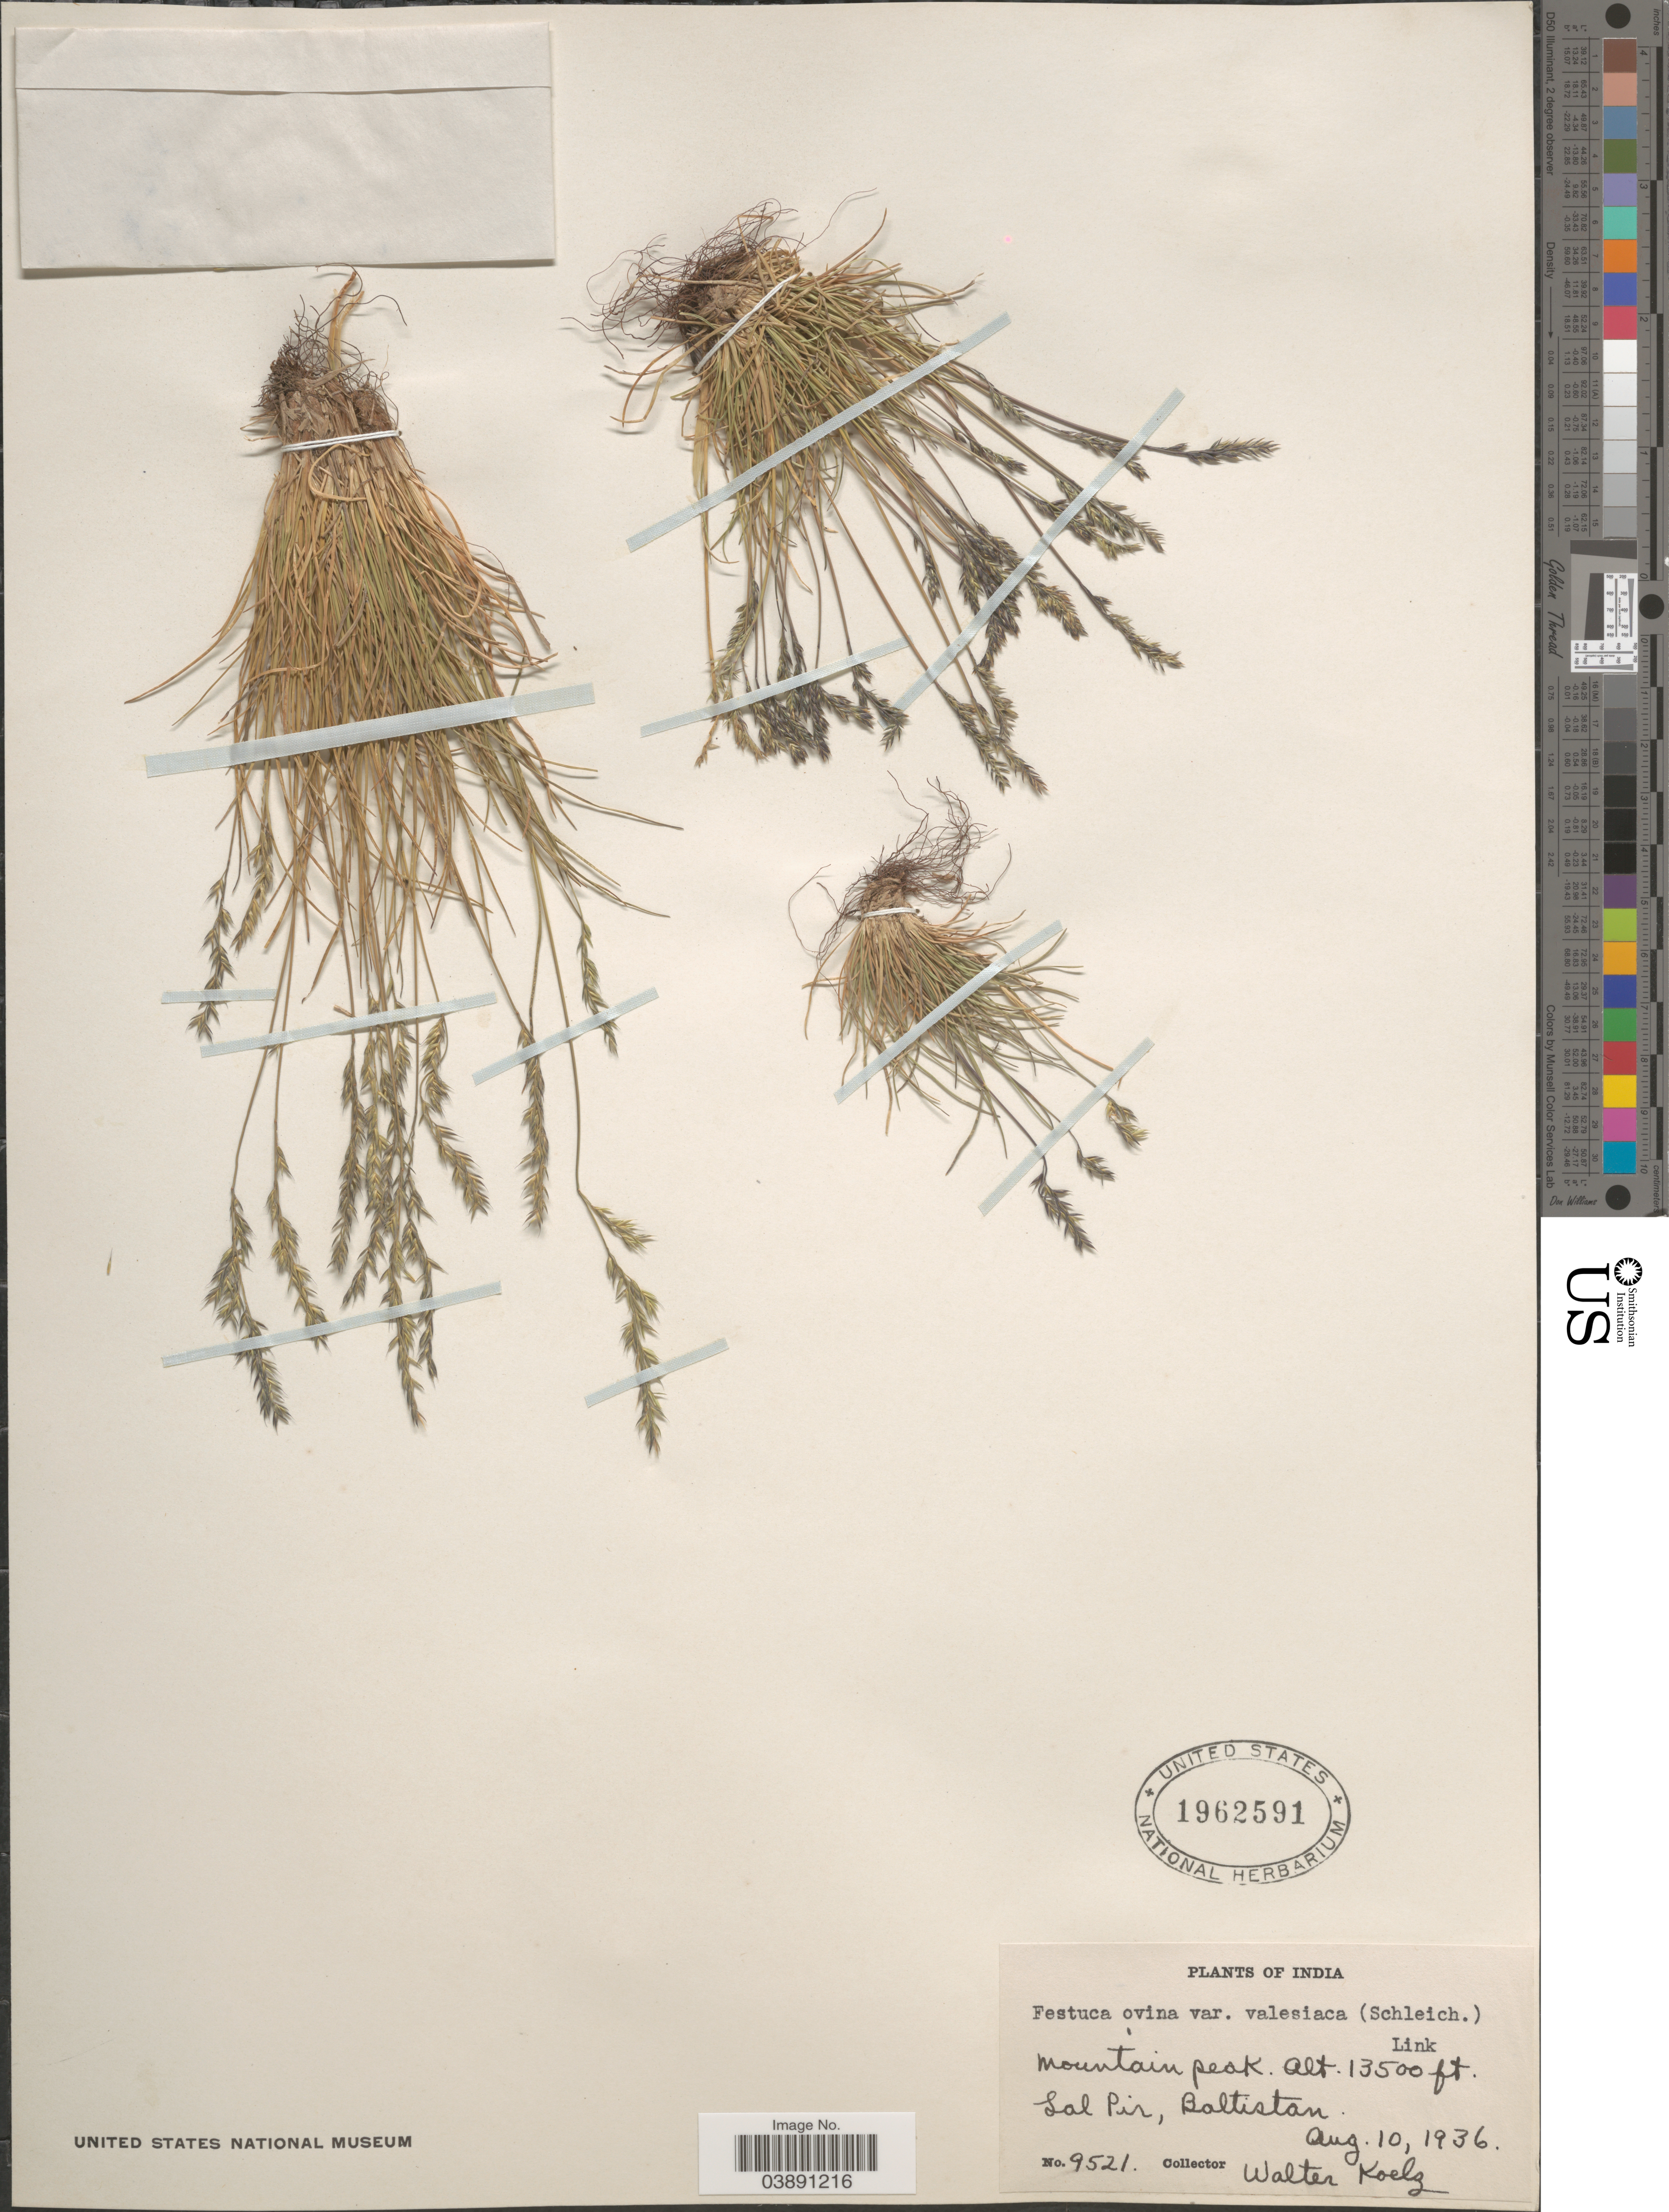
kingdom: Plantae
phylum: Tracheophyta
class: Liliopsida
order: Poales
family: Poaceae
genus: Festuca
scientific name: Festuca valesiaca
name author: Schleich. ex Gaudin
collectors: W. N. Koelz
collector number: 9521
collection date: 1936-08-10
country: Pakistan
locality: Mountain peak. Lal Pir, Baltistan.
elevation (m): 4115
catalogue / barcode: US 1962591